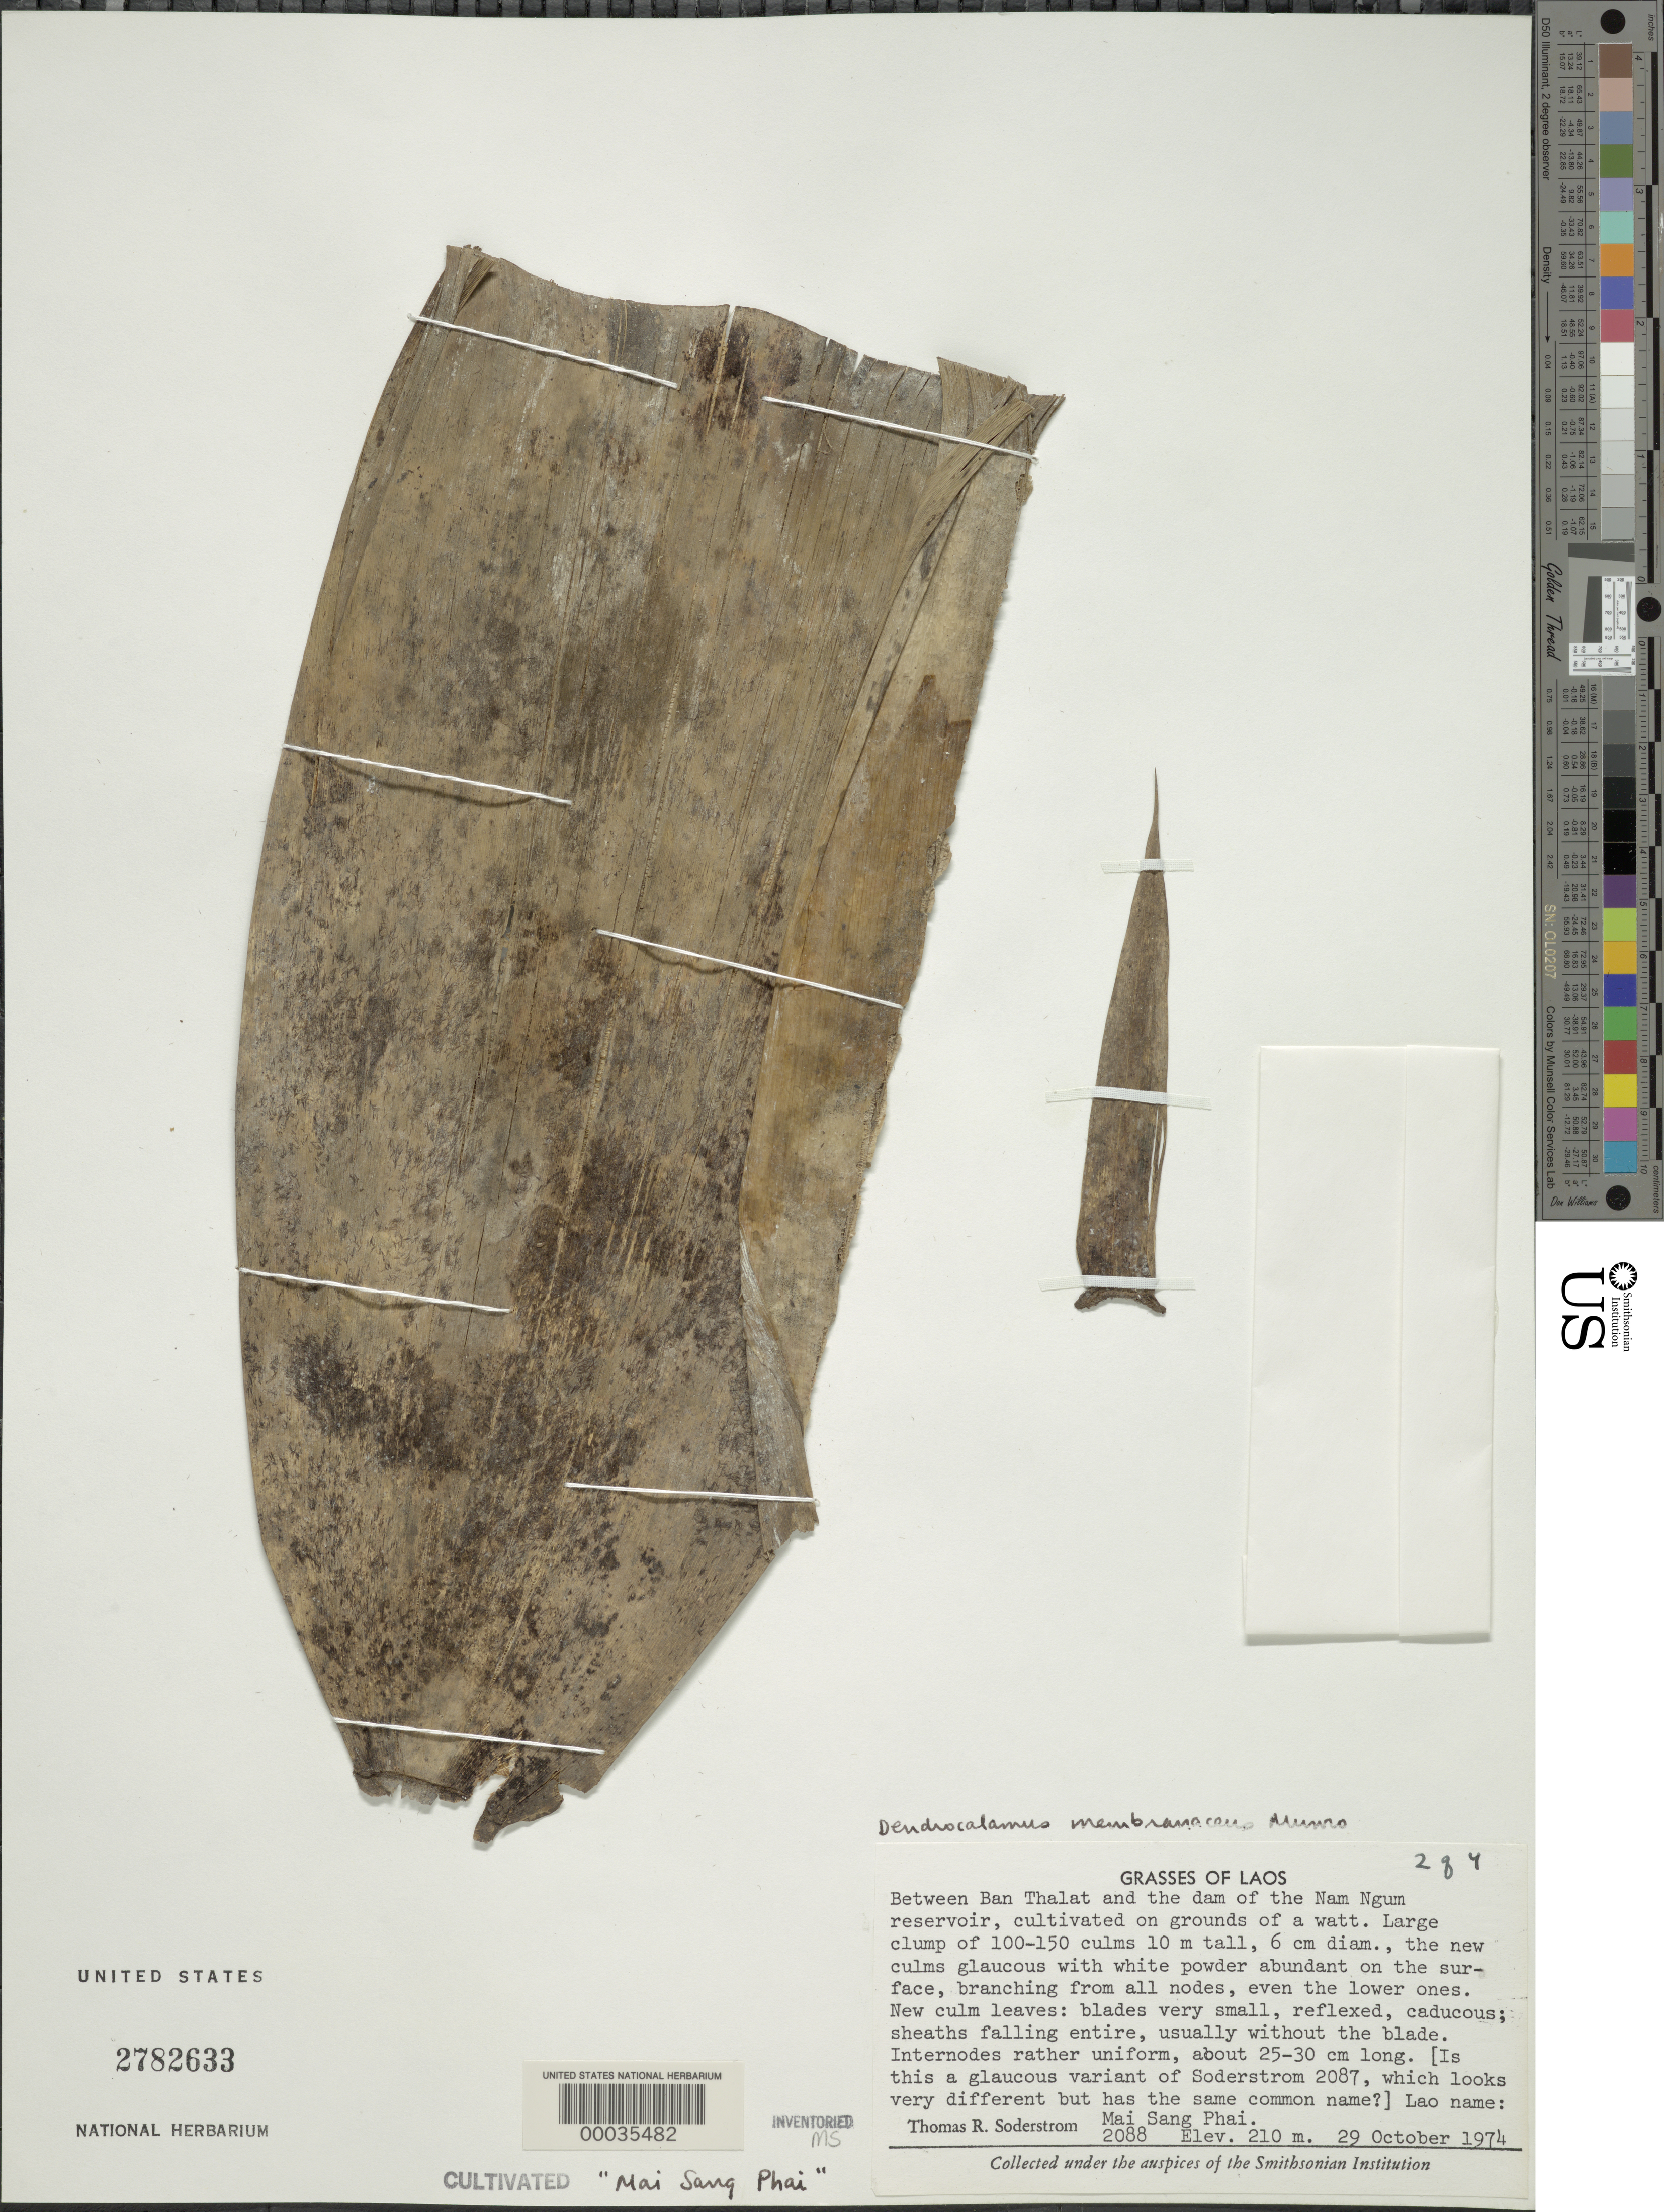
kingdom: Plantae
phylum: Tracheophyta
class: Liliopsida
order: Poales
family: Poaceae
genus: Dendrocalamus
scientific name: Dendrocalamus membranaceus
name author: Munro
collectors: T. R. Soderstrom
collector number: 2088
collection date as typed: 29 Oct 1974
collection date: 1974-10-29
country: Laos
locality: Ban Thalat, Nam Ngum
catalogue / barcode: US 2782633